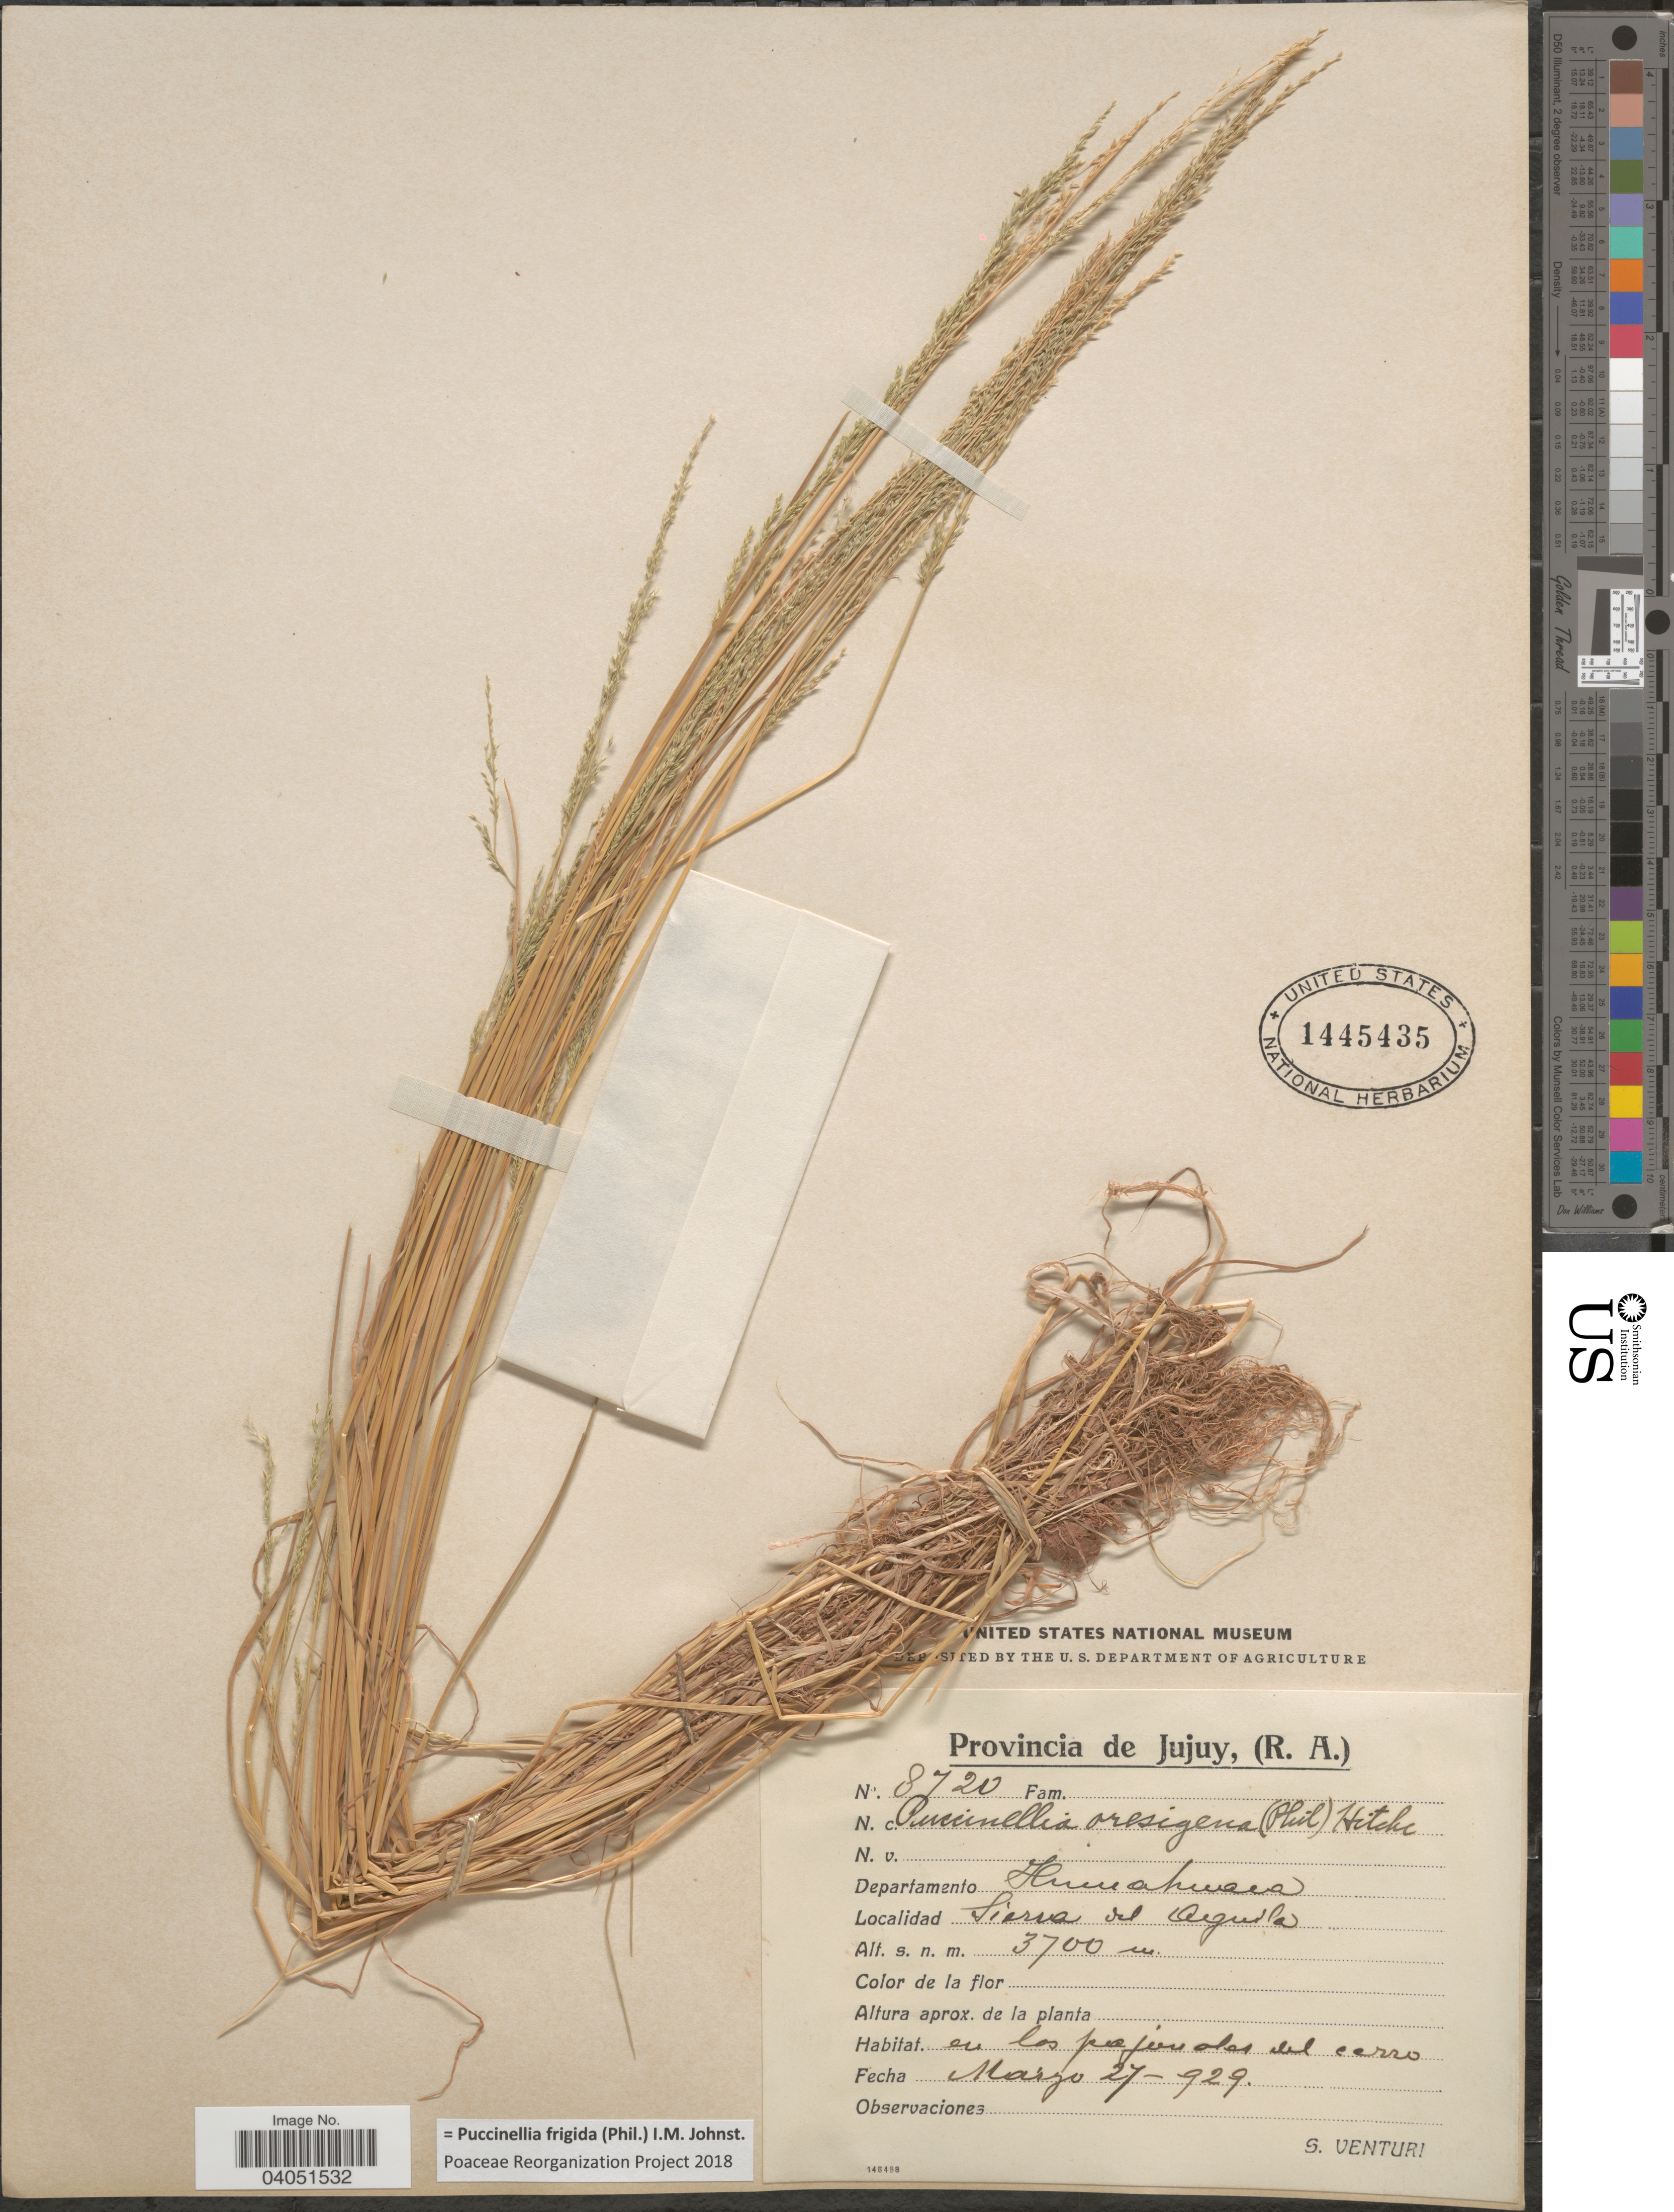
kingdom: Plantae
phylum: Tracheophyta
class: Liliopsida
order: Poales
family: Poaceae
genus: Puccinellia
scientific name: Puccinellia frigida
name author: (Phil.) I.M. Johnst.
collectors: S. Venturi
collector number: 8720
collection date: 1929-03-27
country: Argentina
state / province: Jujuy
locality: Departamento Humahuaca. Sierra del Aguila.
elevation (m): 3700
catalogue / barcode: US 1445435